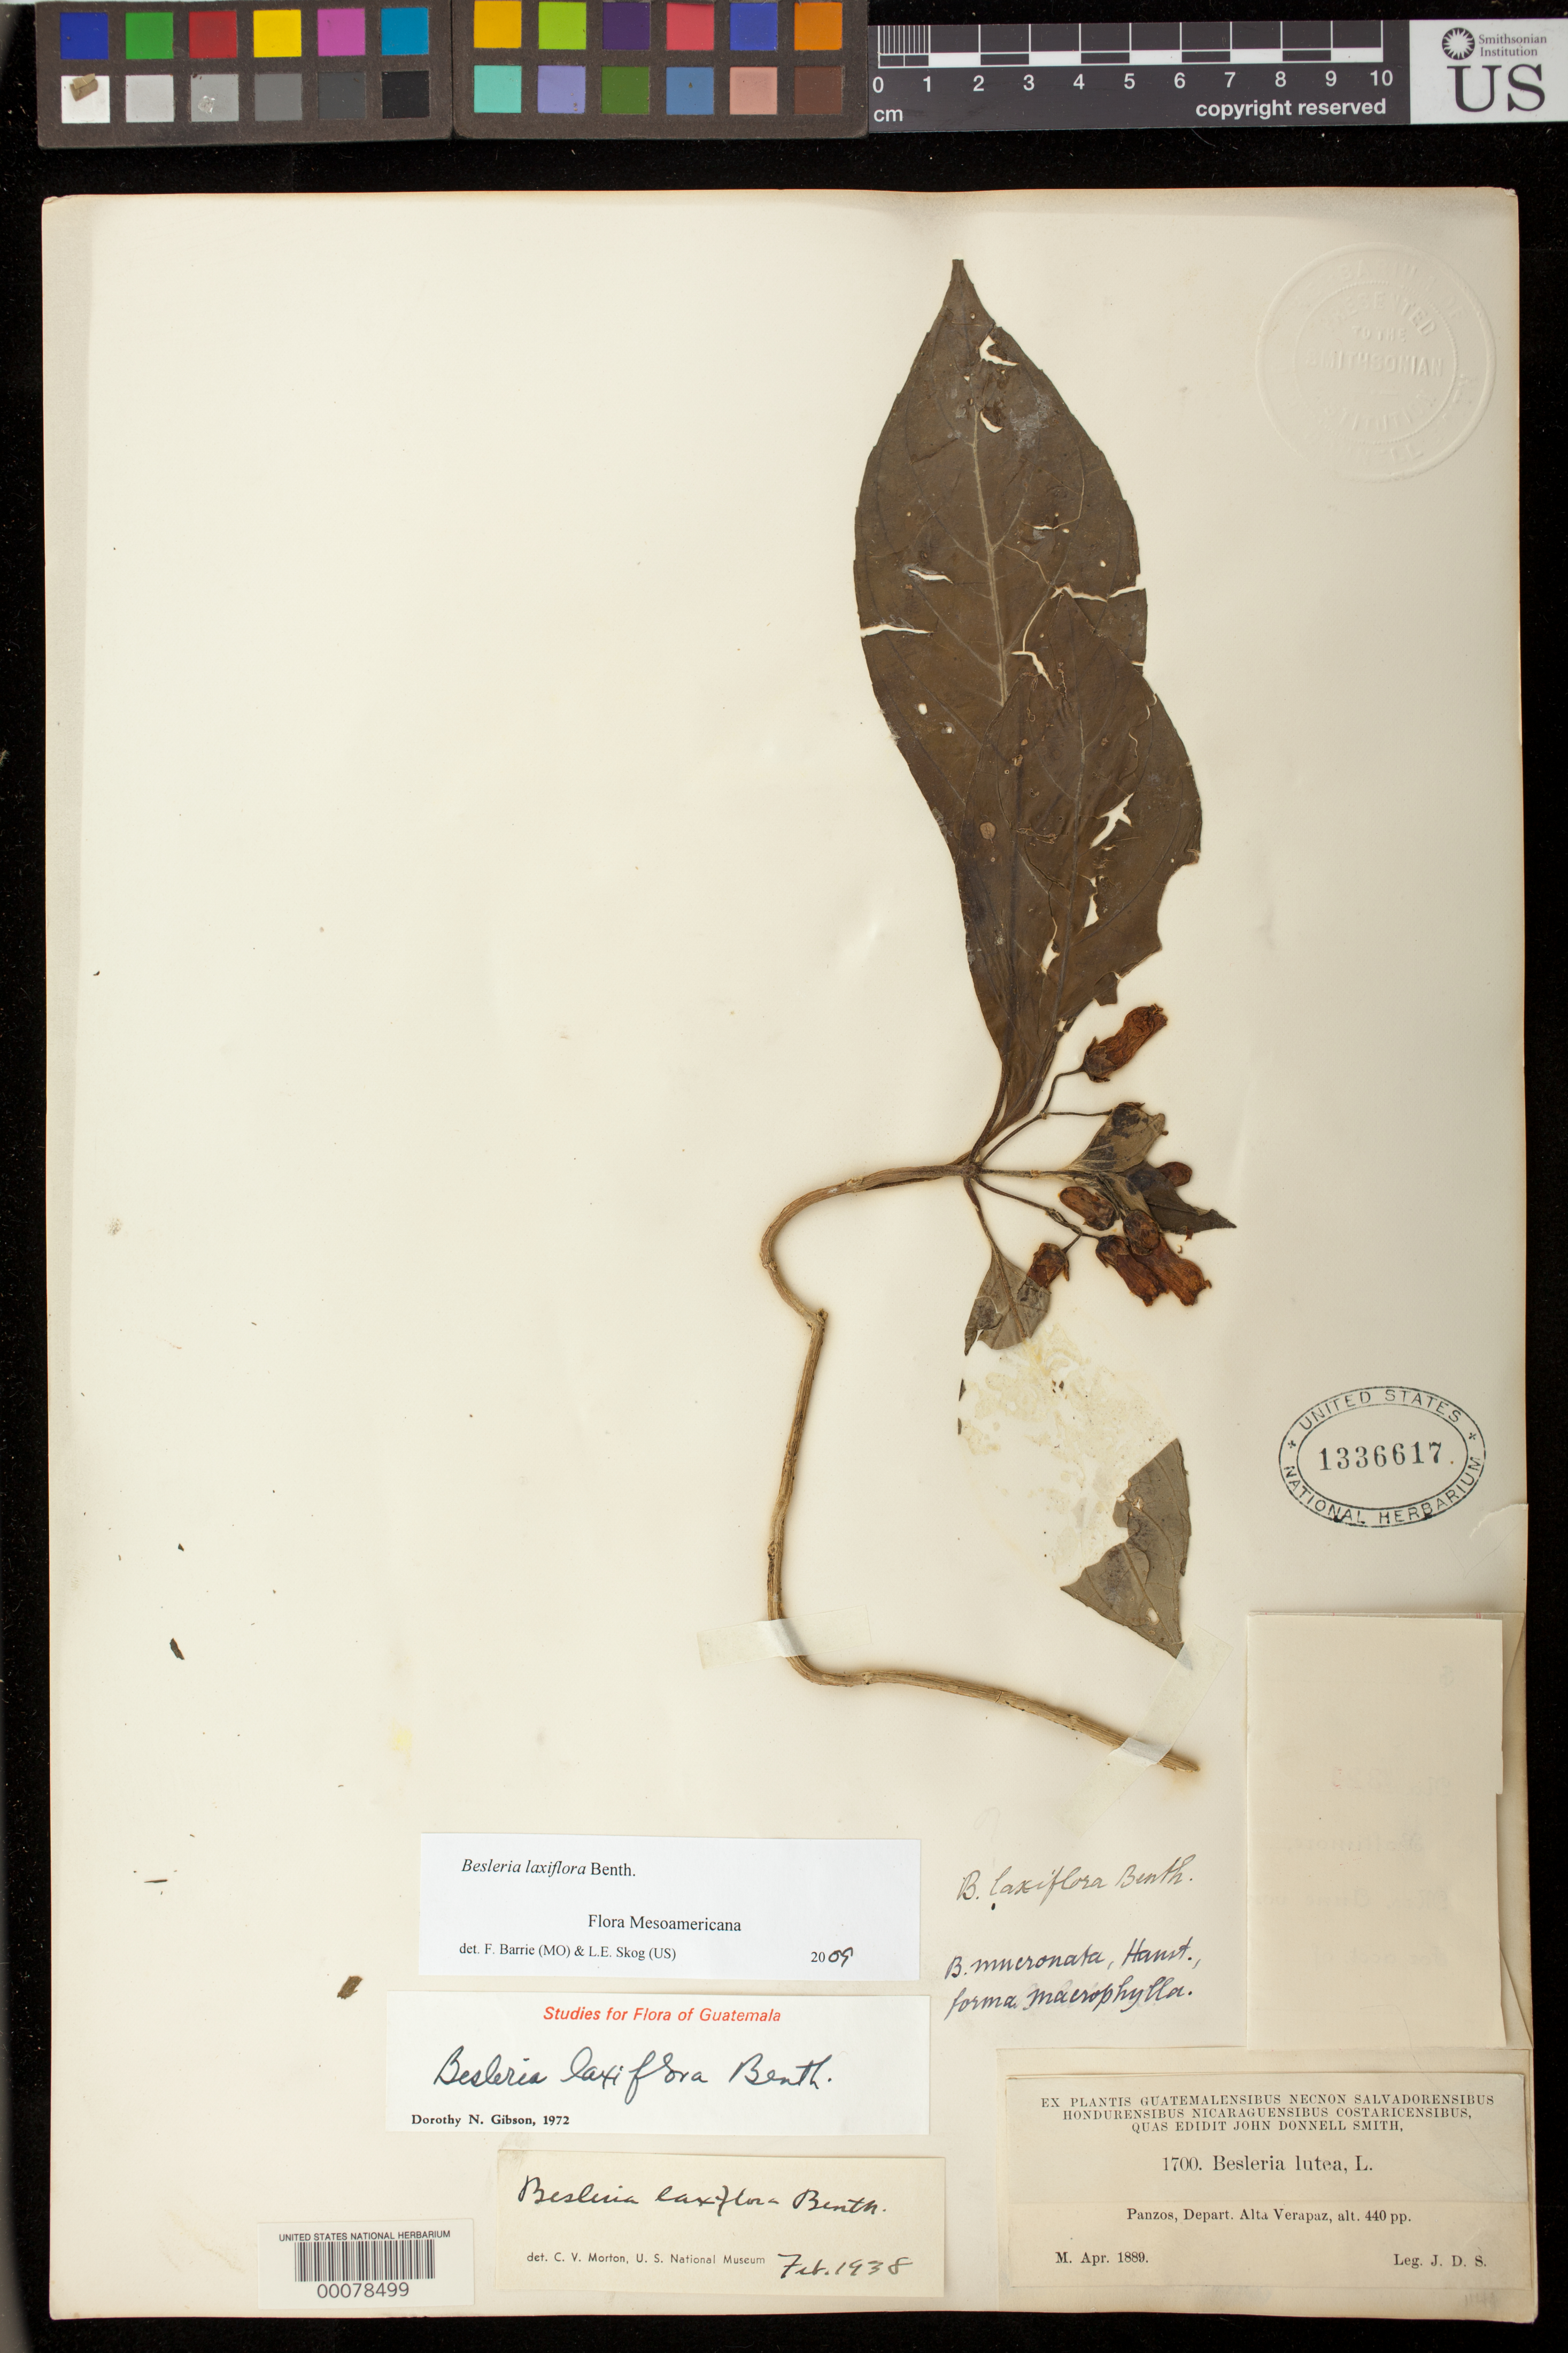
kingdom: Plantae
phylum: Tracheophyta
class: Magnoliopsida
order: Lamiales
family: Gesneriaceae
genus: Besleria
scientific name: Besleria laxiflora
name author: Benth.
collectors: J. Donnell Smith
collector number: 1700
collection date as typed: Apr 1889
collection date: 1889-04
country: Guatemala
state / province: Alta Verapaz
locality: Panzos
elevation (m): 440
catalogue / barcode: US 1336617